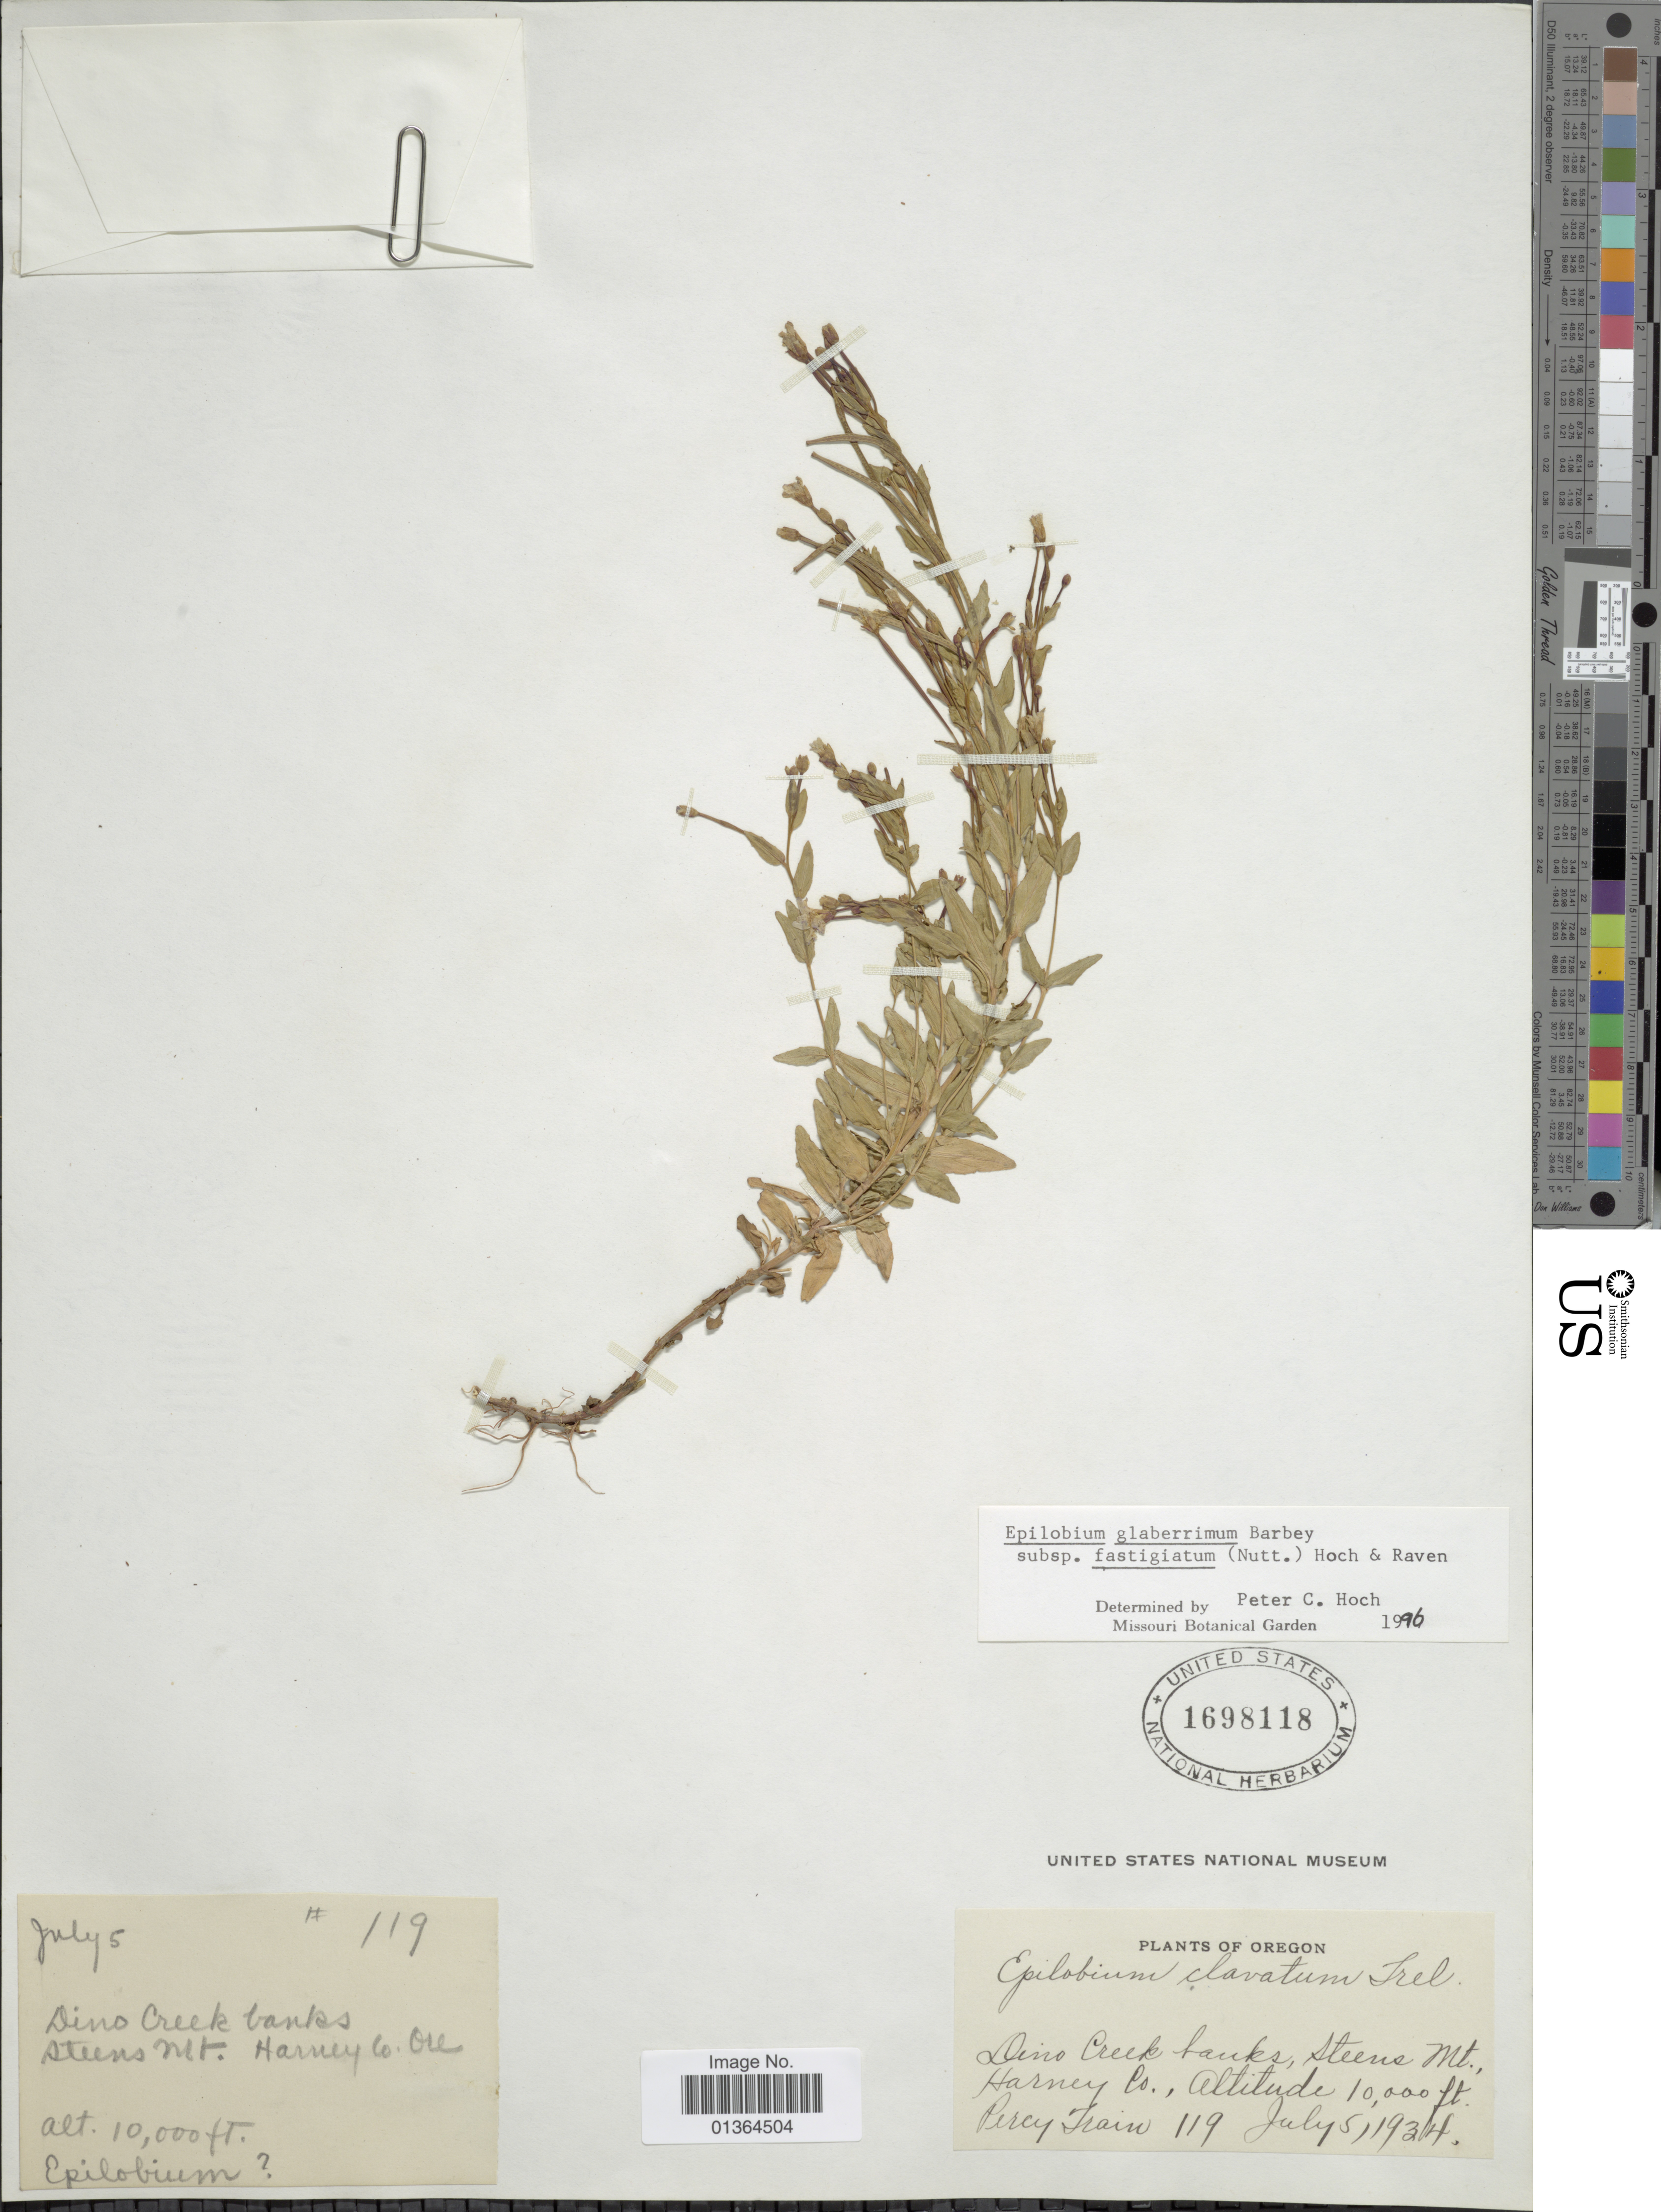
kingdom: Plantae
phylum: Tracheophyta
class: Magnoliopsida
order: Myrtales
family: Onagraceae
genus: Epilobium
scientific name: Epilobium glaberrimum subsp. fastigiatum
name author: (Nutt.) Hoch & P.H. Raven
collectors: P. Train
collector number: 119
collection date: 1934-07-05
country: United States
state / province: Oregon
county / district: Harney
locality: Dino Creek banks, Steens mts., Harney Co.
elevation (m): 3048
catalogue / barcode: US 1698118